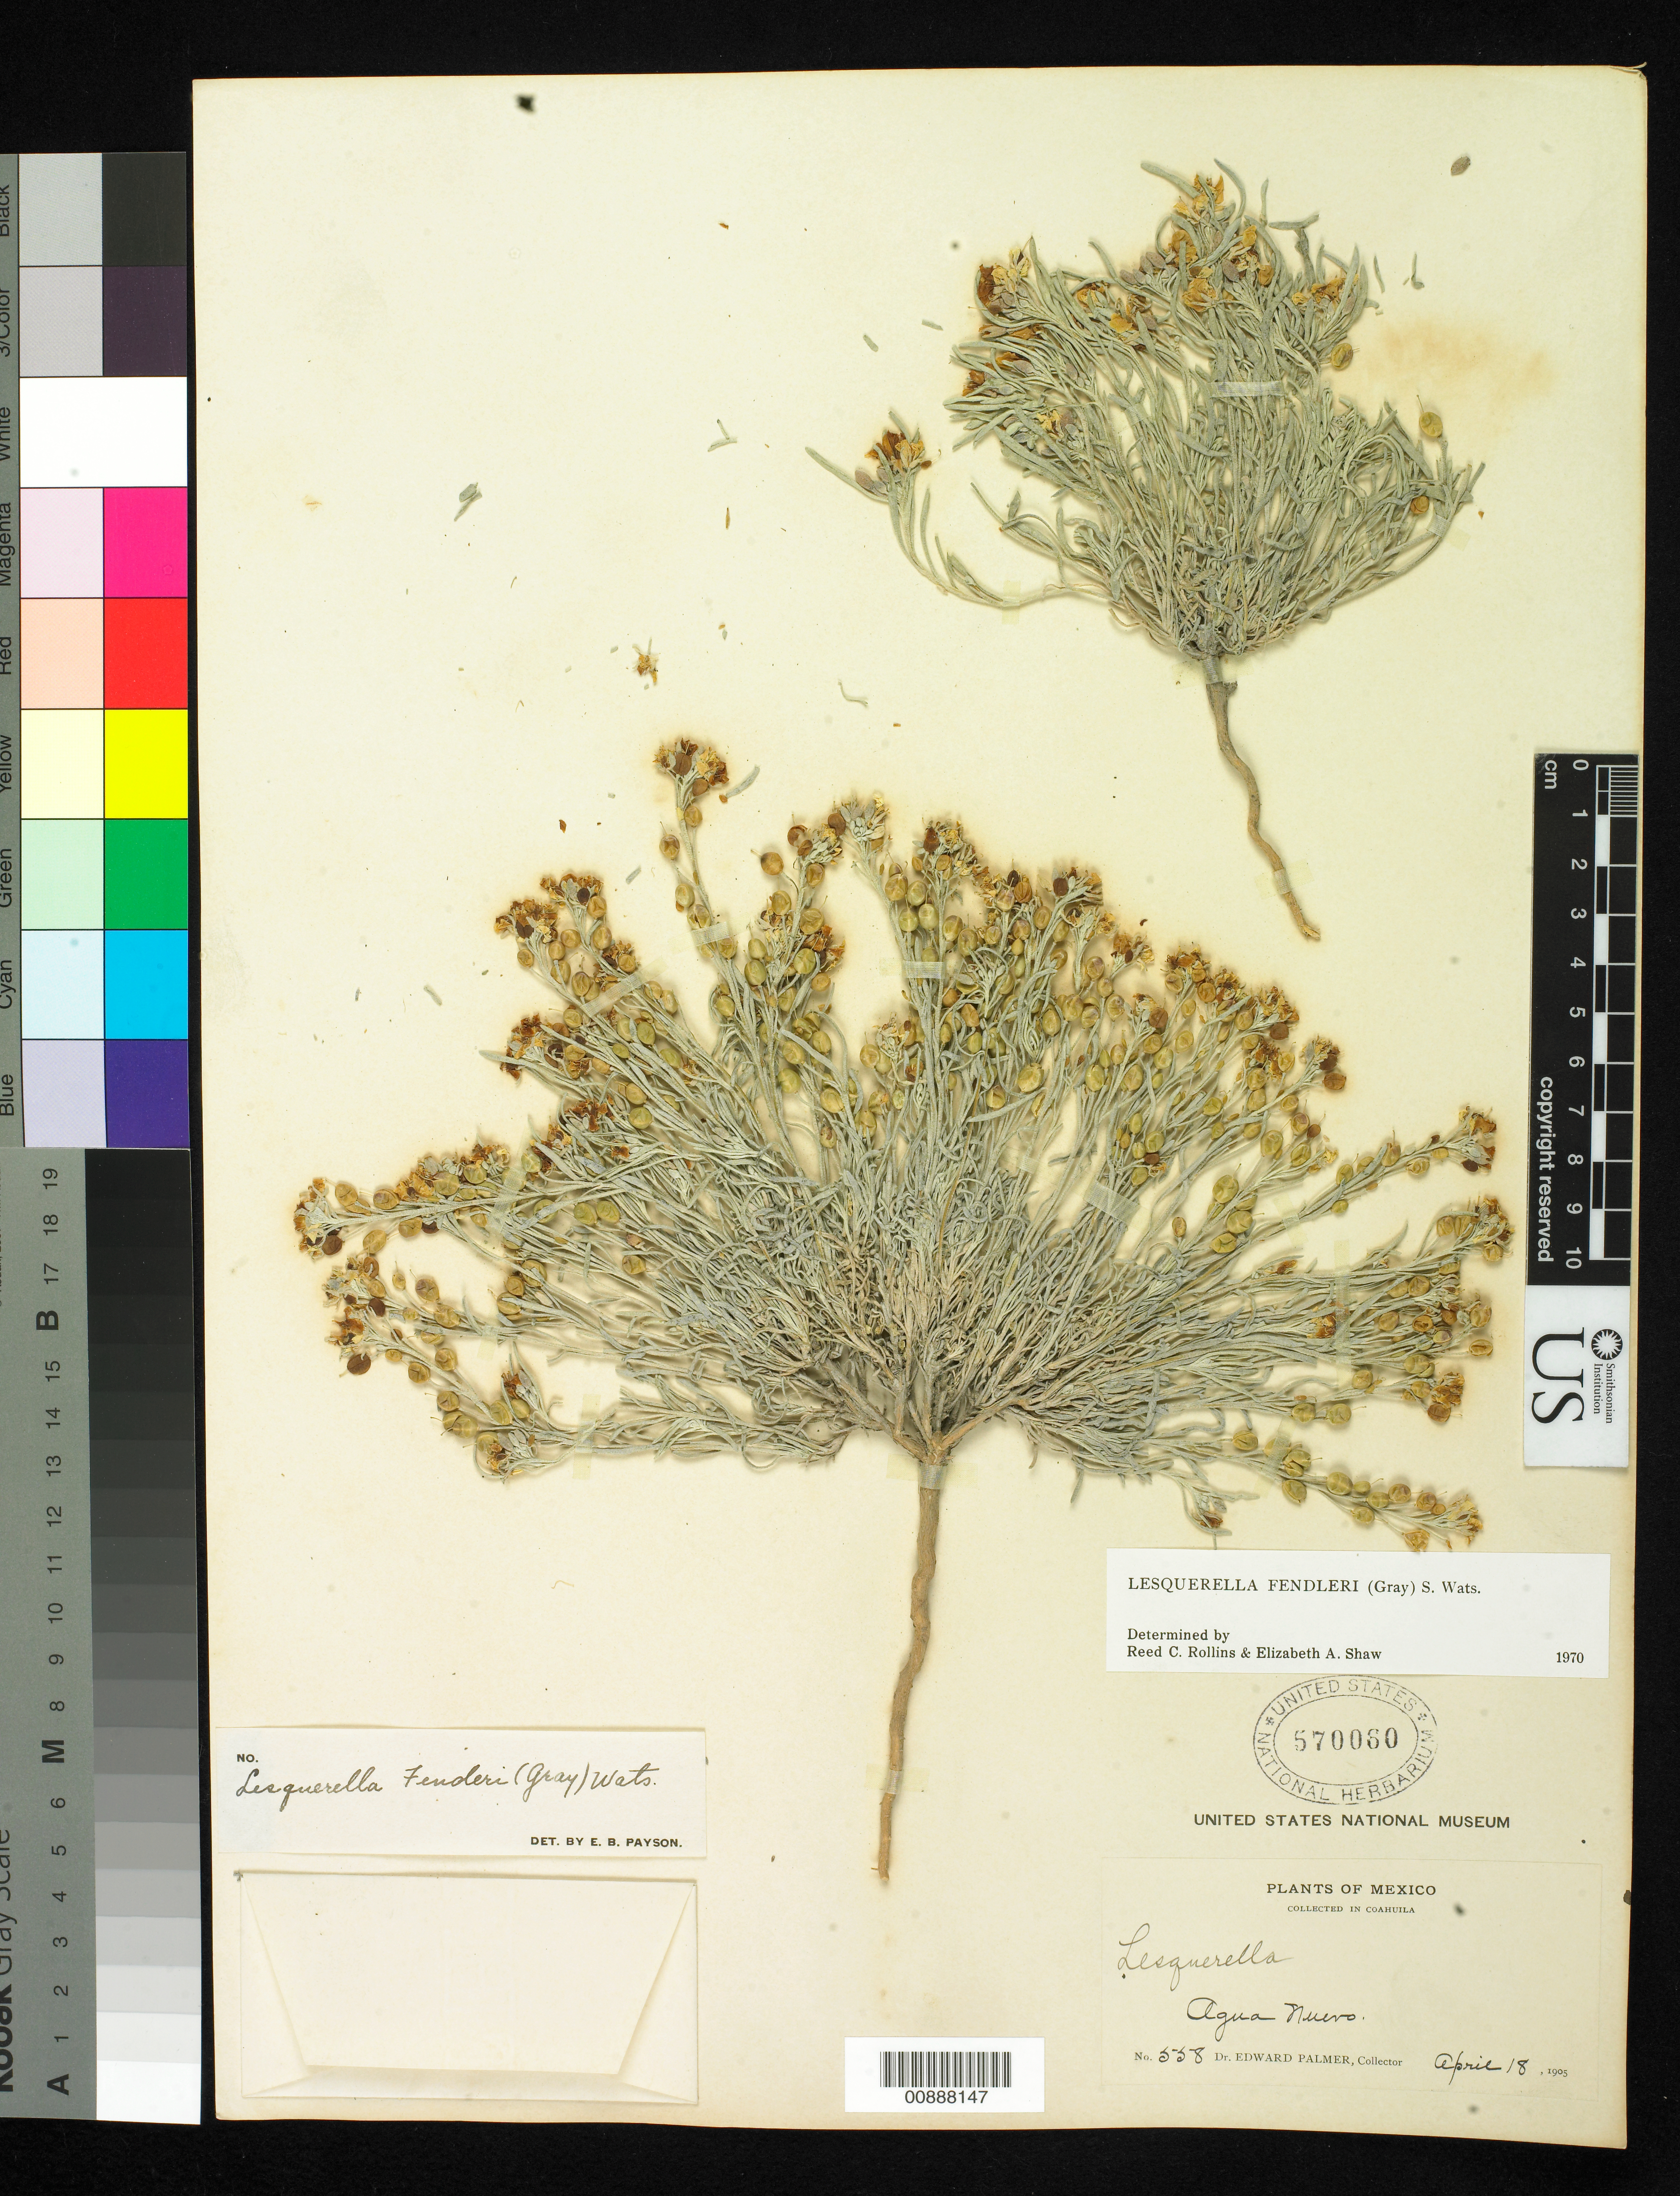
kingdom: Plantae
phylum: Tracheophyta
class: Magnoliopsida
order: Brassicales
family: Brassicaceae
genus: Lesquerella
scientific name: Lesquerella fendleri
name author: (A. Gray) S. Watson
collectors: E. Palmer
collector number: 558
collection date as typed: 18 Apr 1905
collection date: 1905-04-18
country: Mexico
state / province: Coahuila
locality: Agua Nueva, Coahuila.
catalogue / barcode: US 570060